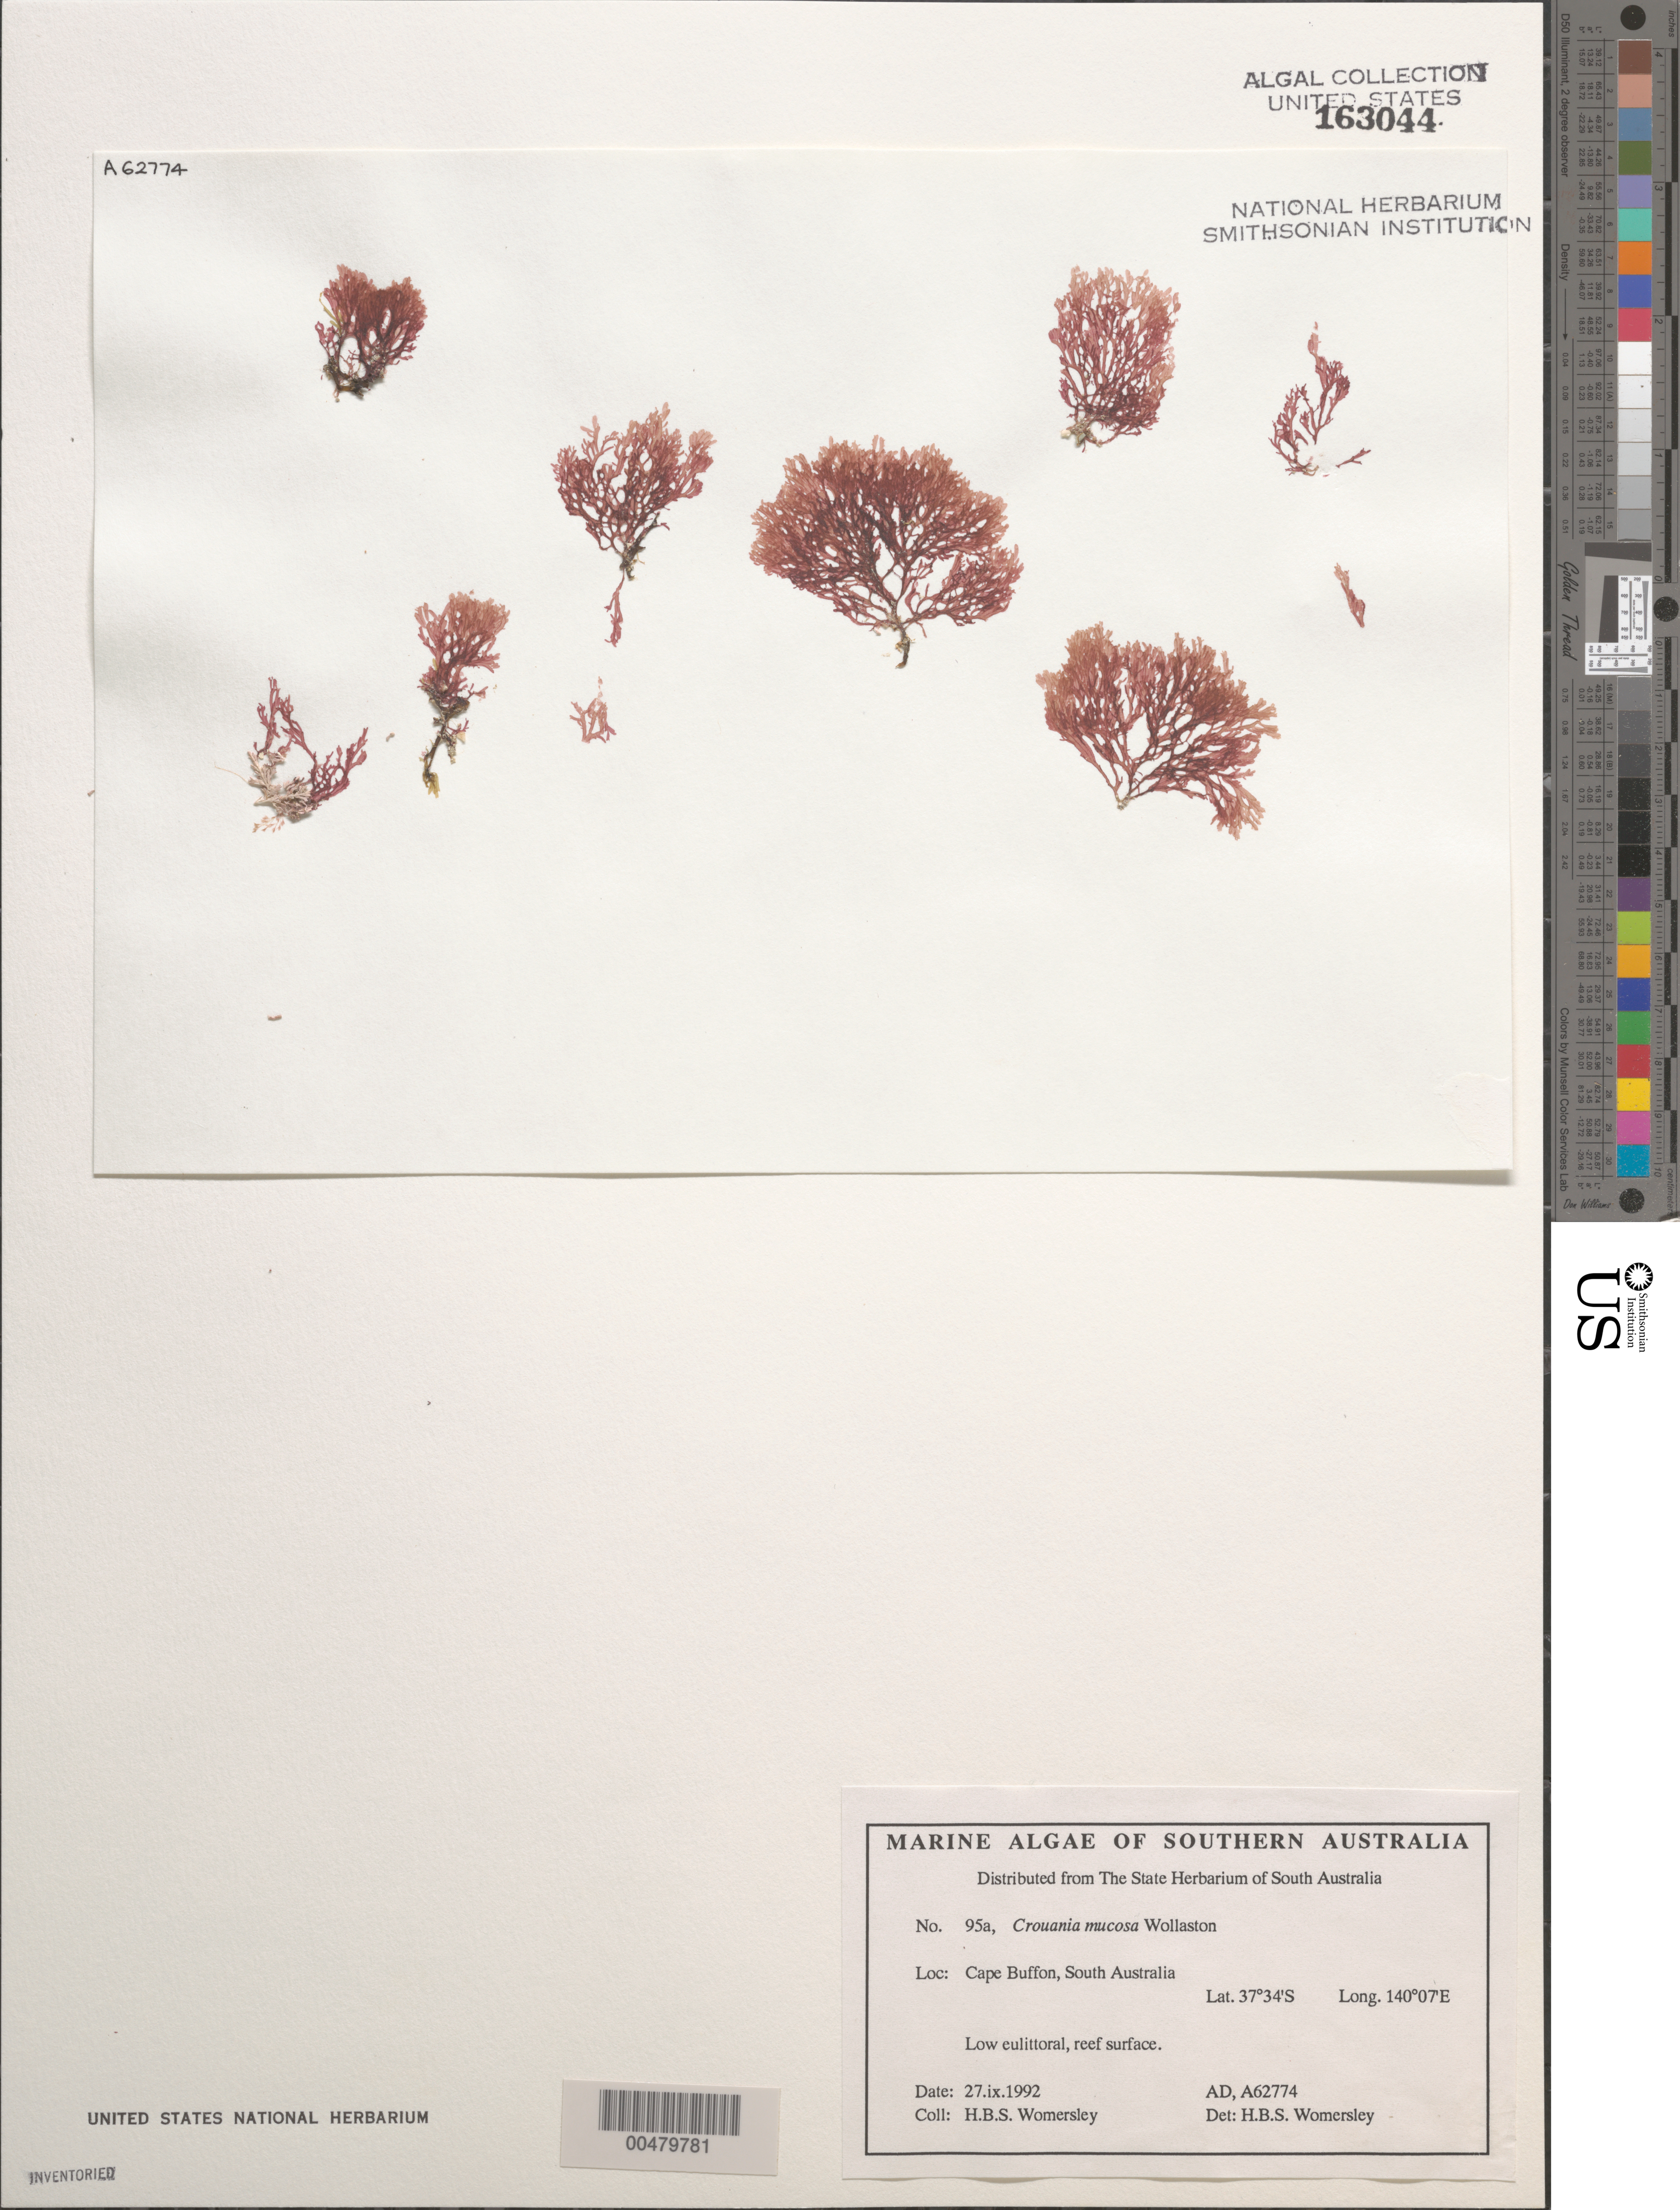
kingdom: Plantae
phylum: Rhodophyta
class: Florideophyceae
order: Ceramiales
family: Callithamniaceae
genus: Crouania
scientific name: Crouania mucosa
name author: Wollaston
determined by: Womersley, H. B. S.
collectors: H. B. S. Womersley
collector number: Ad A62774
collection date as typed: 27 Sep 1992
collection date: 1992-09-27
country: Australia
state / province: South Australia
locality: Cape buffon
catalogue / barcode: US 163044